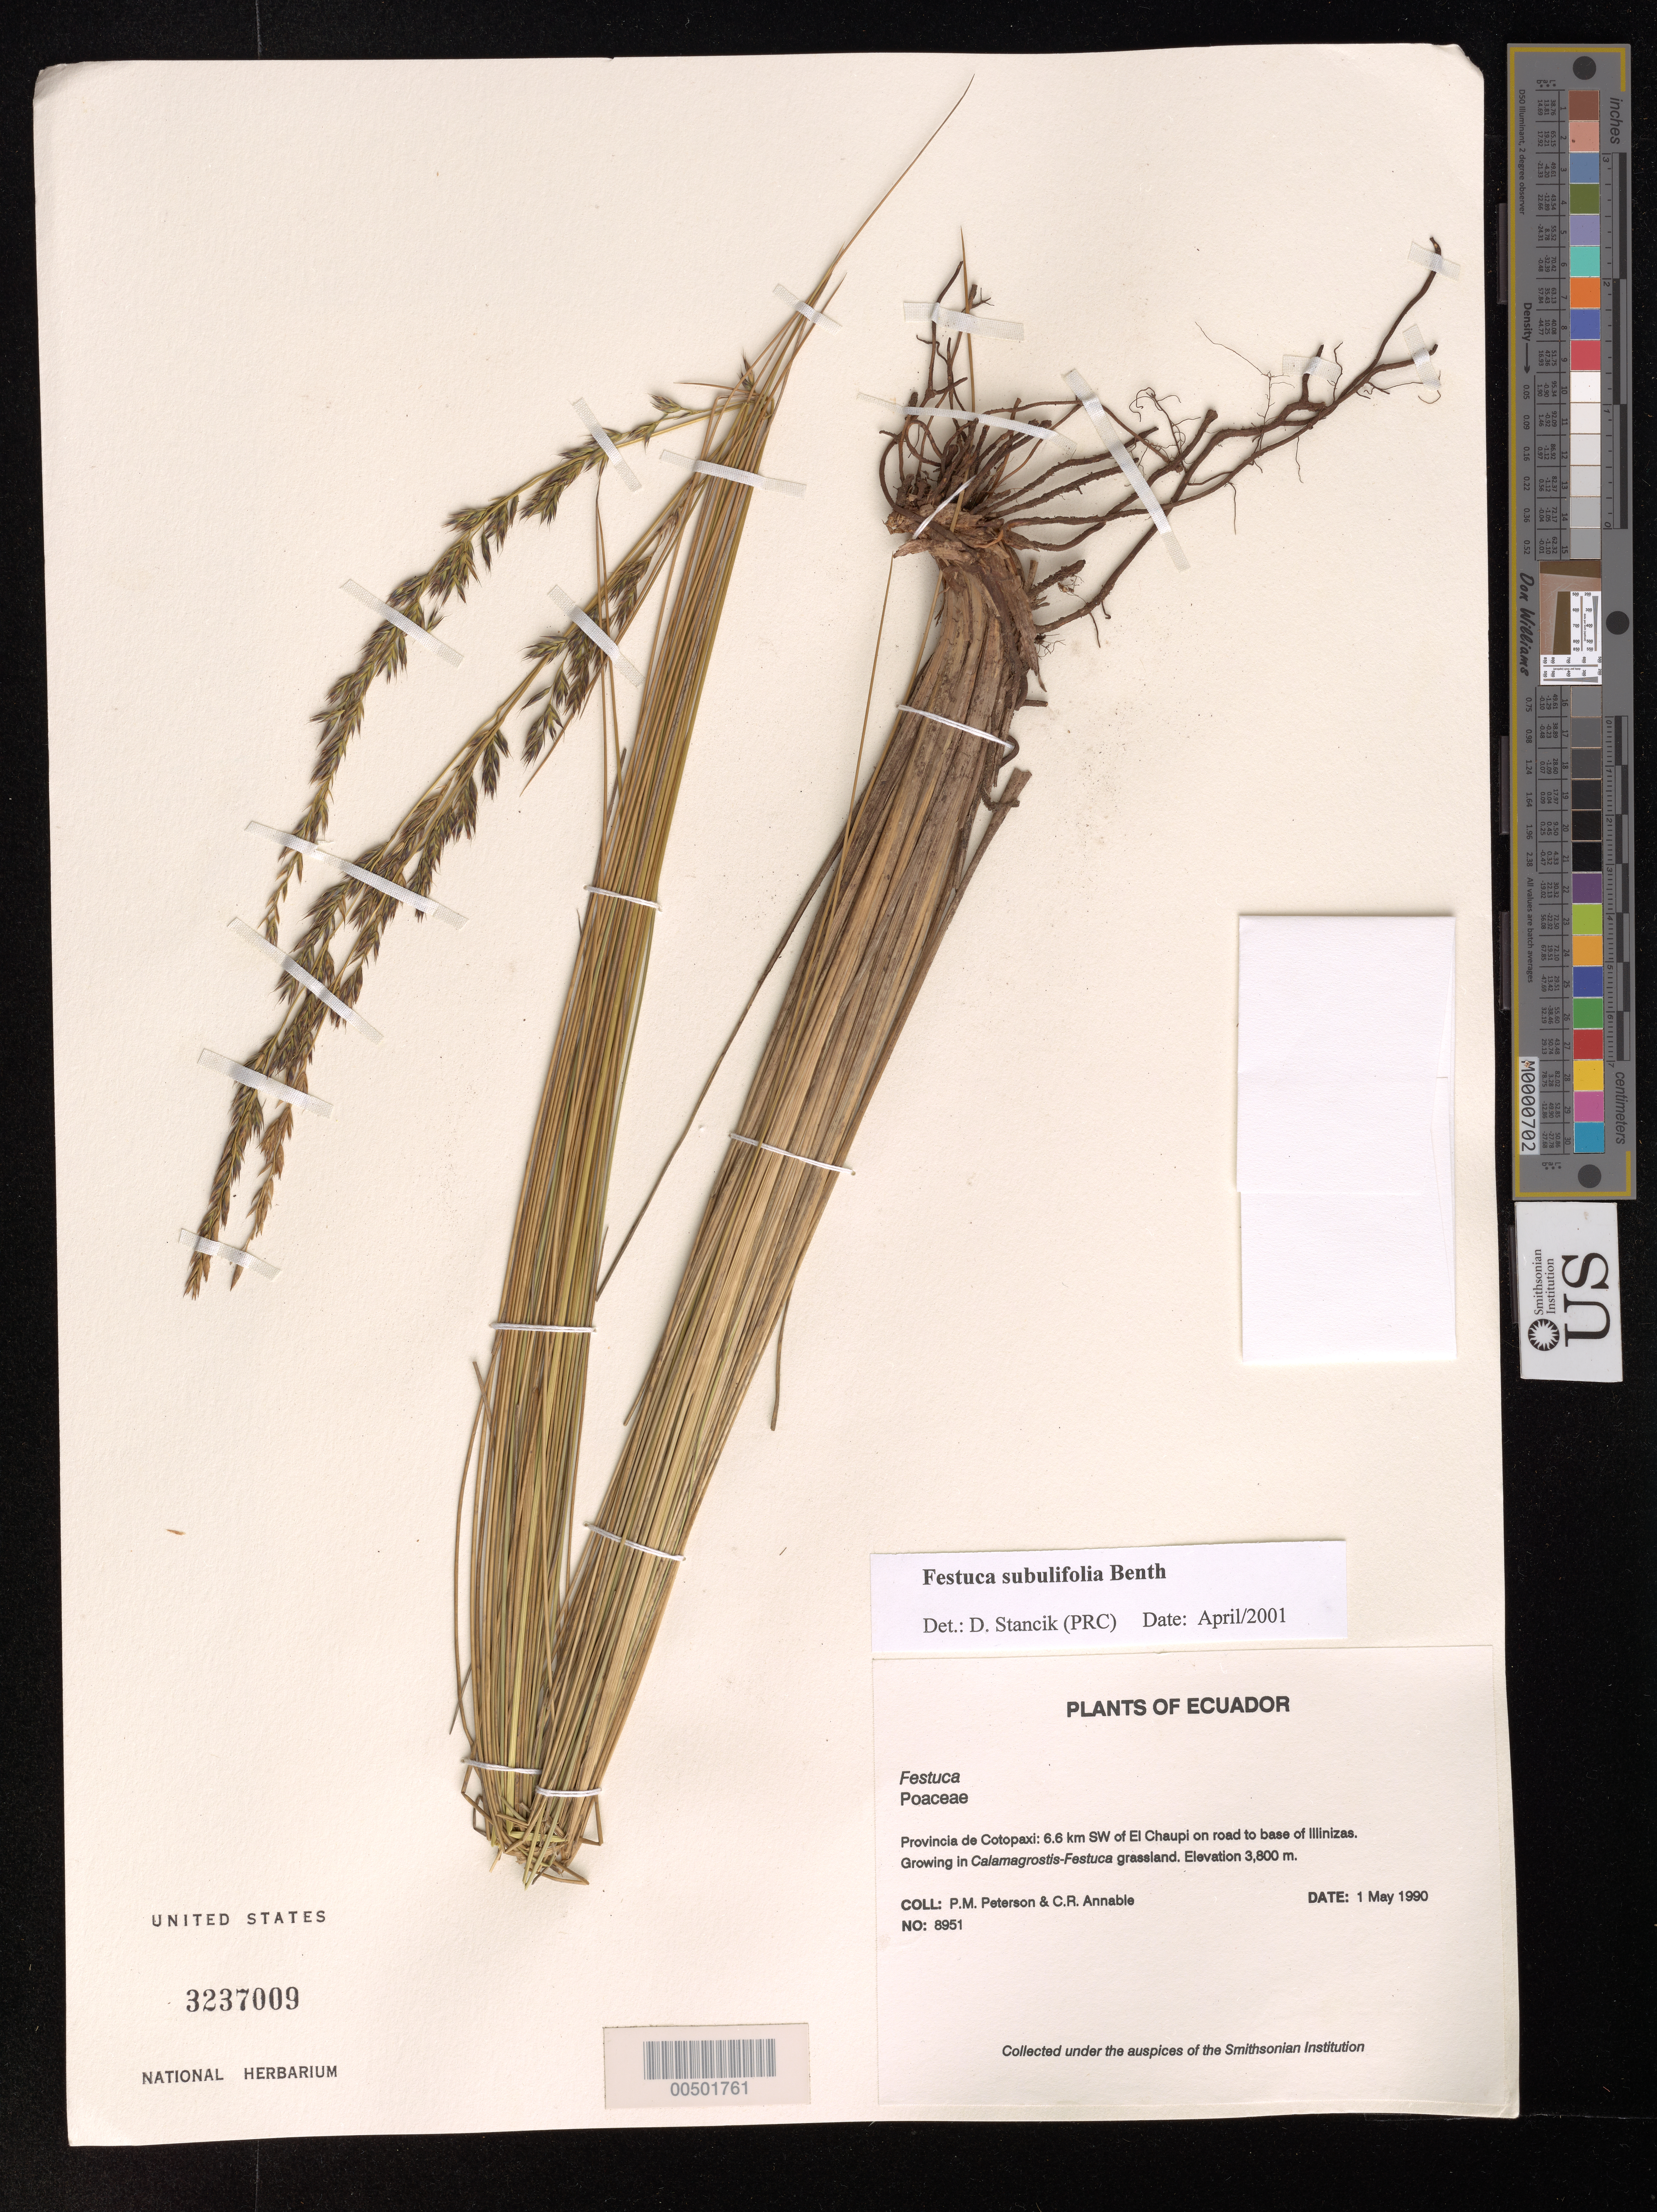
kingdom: Plantae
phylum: Tracheophyta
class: Liliopsida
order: Poales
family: Poaceae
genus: Festuca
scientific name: Festuca subulifolia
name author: Benth.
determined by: Stancik, D.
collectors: P. M. Peterson & C. R. Annable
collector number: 08951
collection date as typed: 01 May 1990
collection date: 1990-05-01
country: Ecuador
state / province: Cotopaxi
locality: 6.6 km SW ofEl Chaupi on road to base of Illinizas.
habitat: Growing in Calamagrostis-Festuca grassland.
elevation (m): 3800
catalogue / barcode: US 3237009